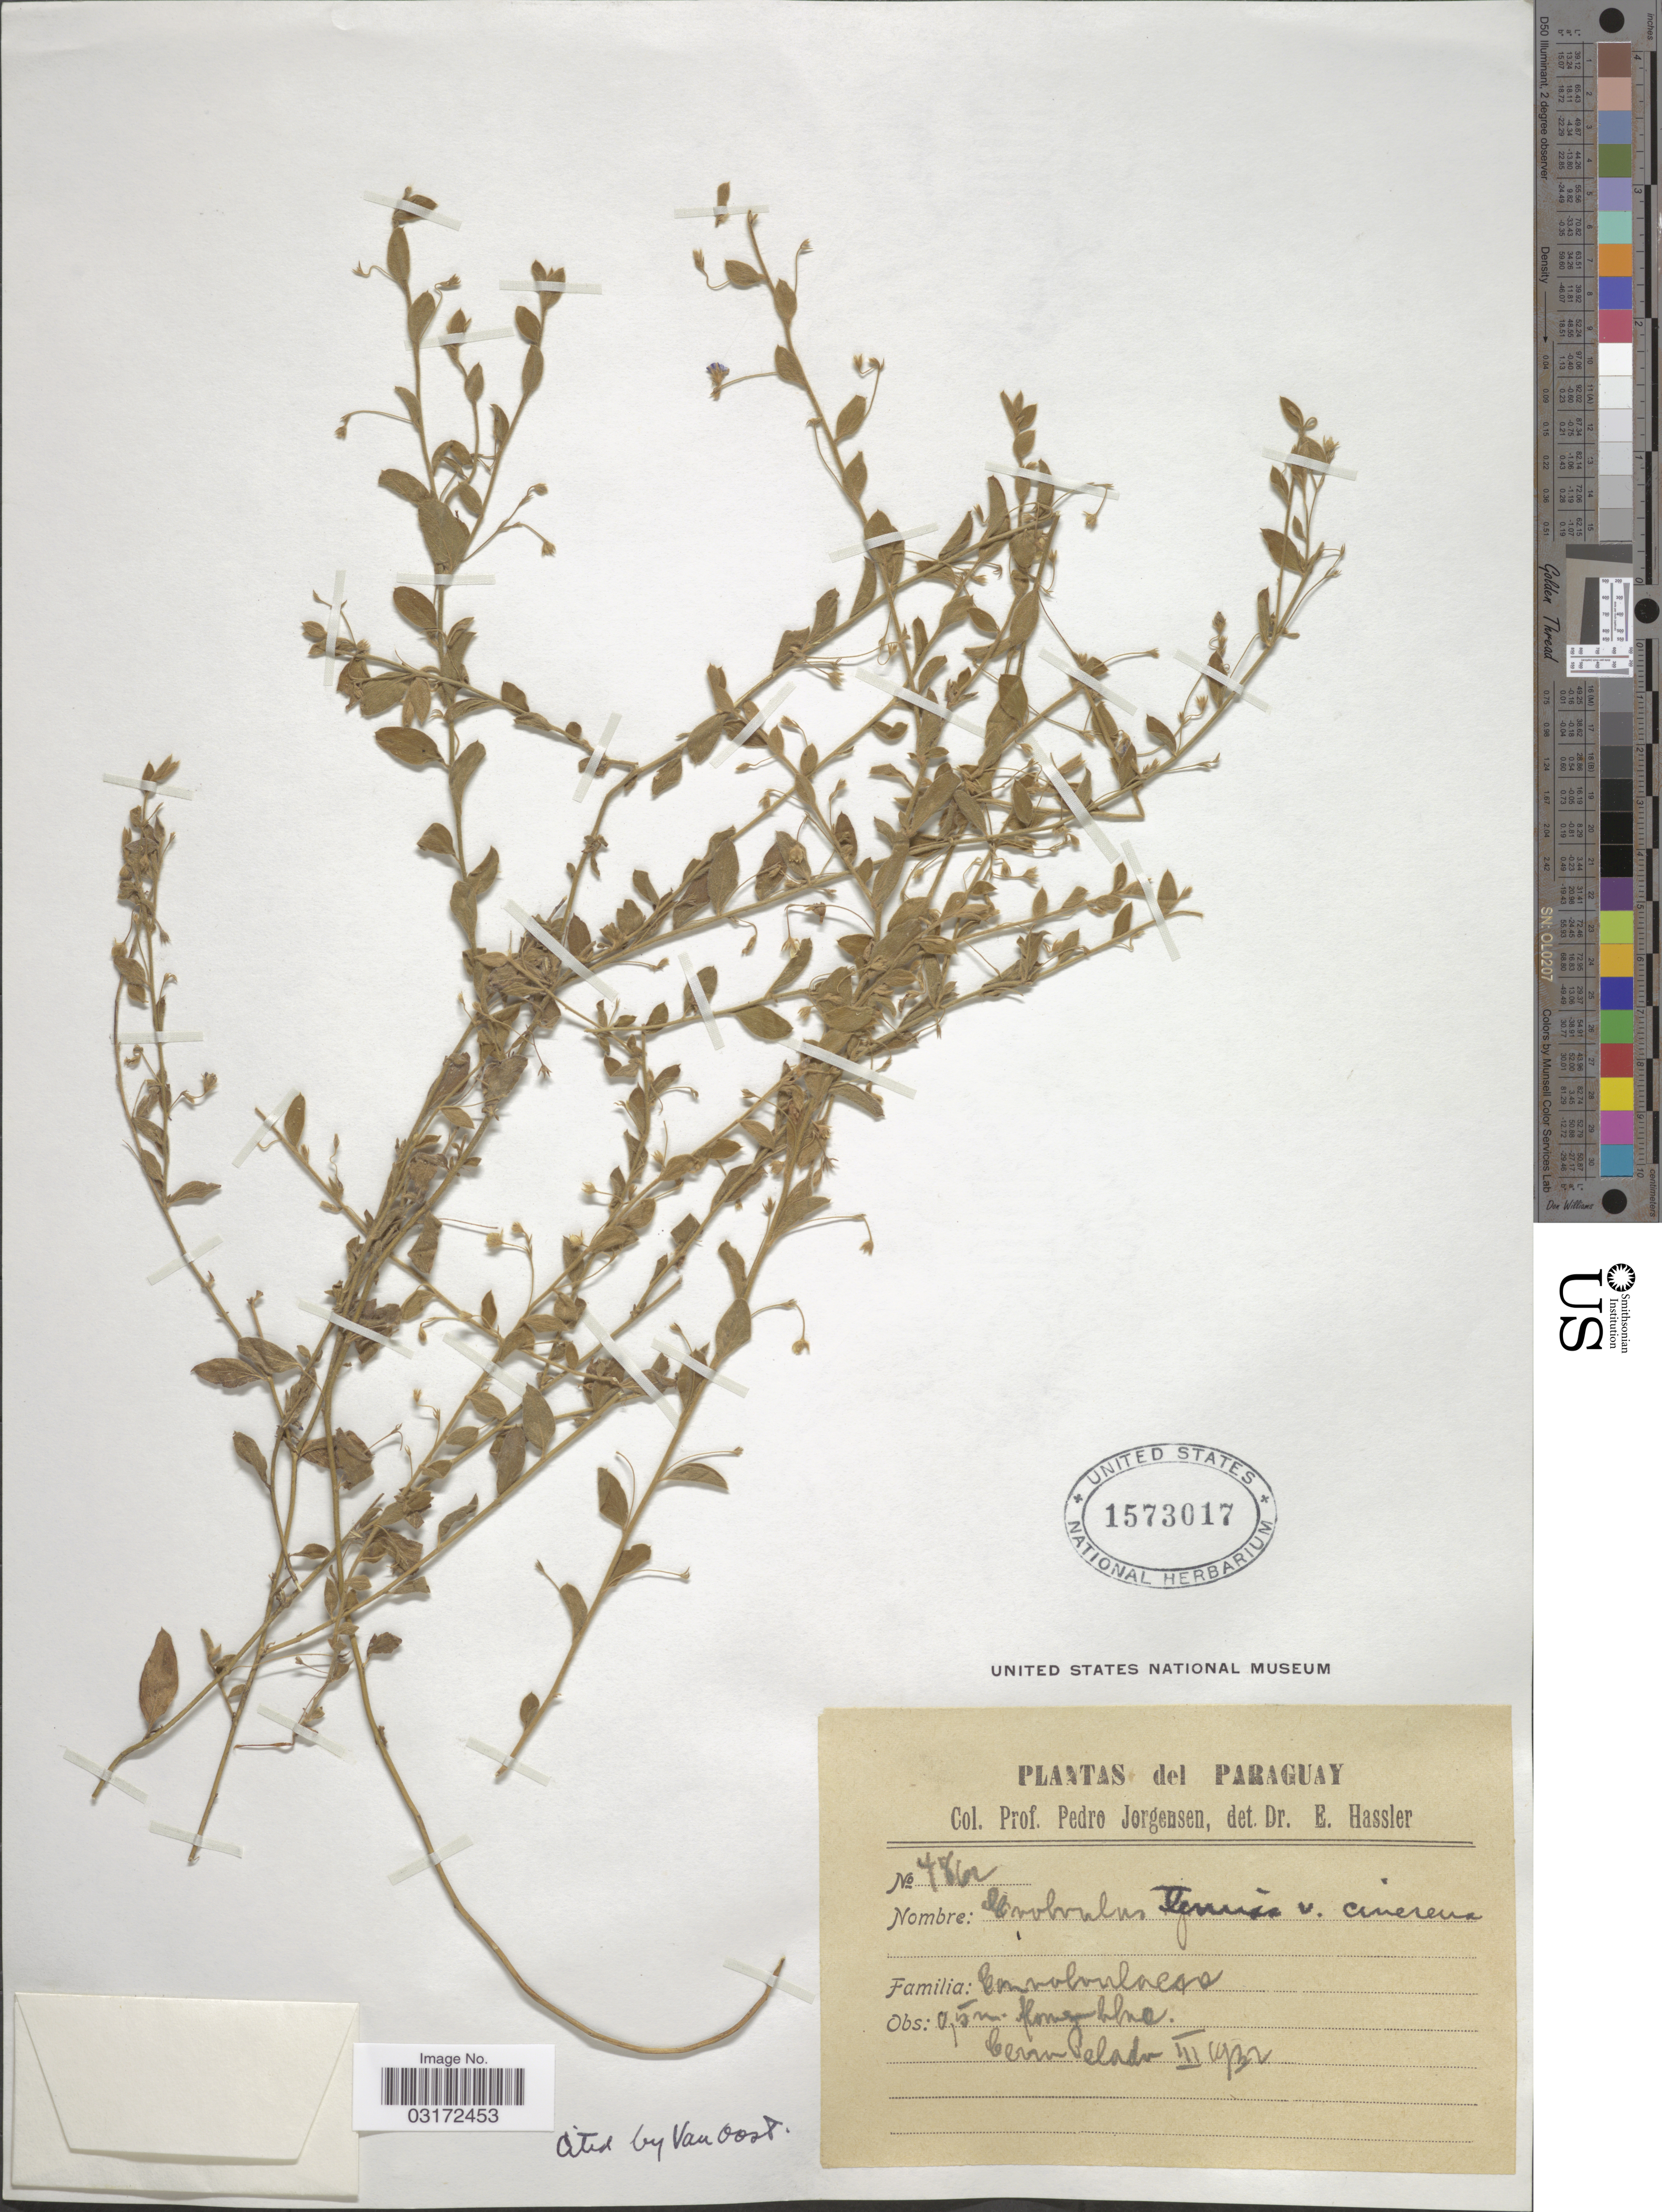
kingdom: Plantae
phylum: Tracheophyta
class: Magnoliopsida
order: Solanales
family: Convolvulaceae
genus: Evolvulus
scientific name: Evolvulus tenuis var. cinereus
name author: Chodat & Hassl.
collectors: P. Jörgensen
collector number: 7862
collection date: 1932-03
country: Paraguay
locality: Cerro Pelado.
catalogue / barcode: US 1573017